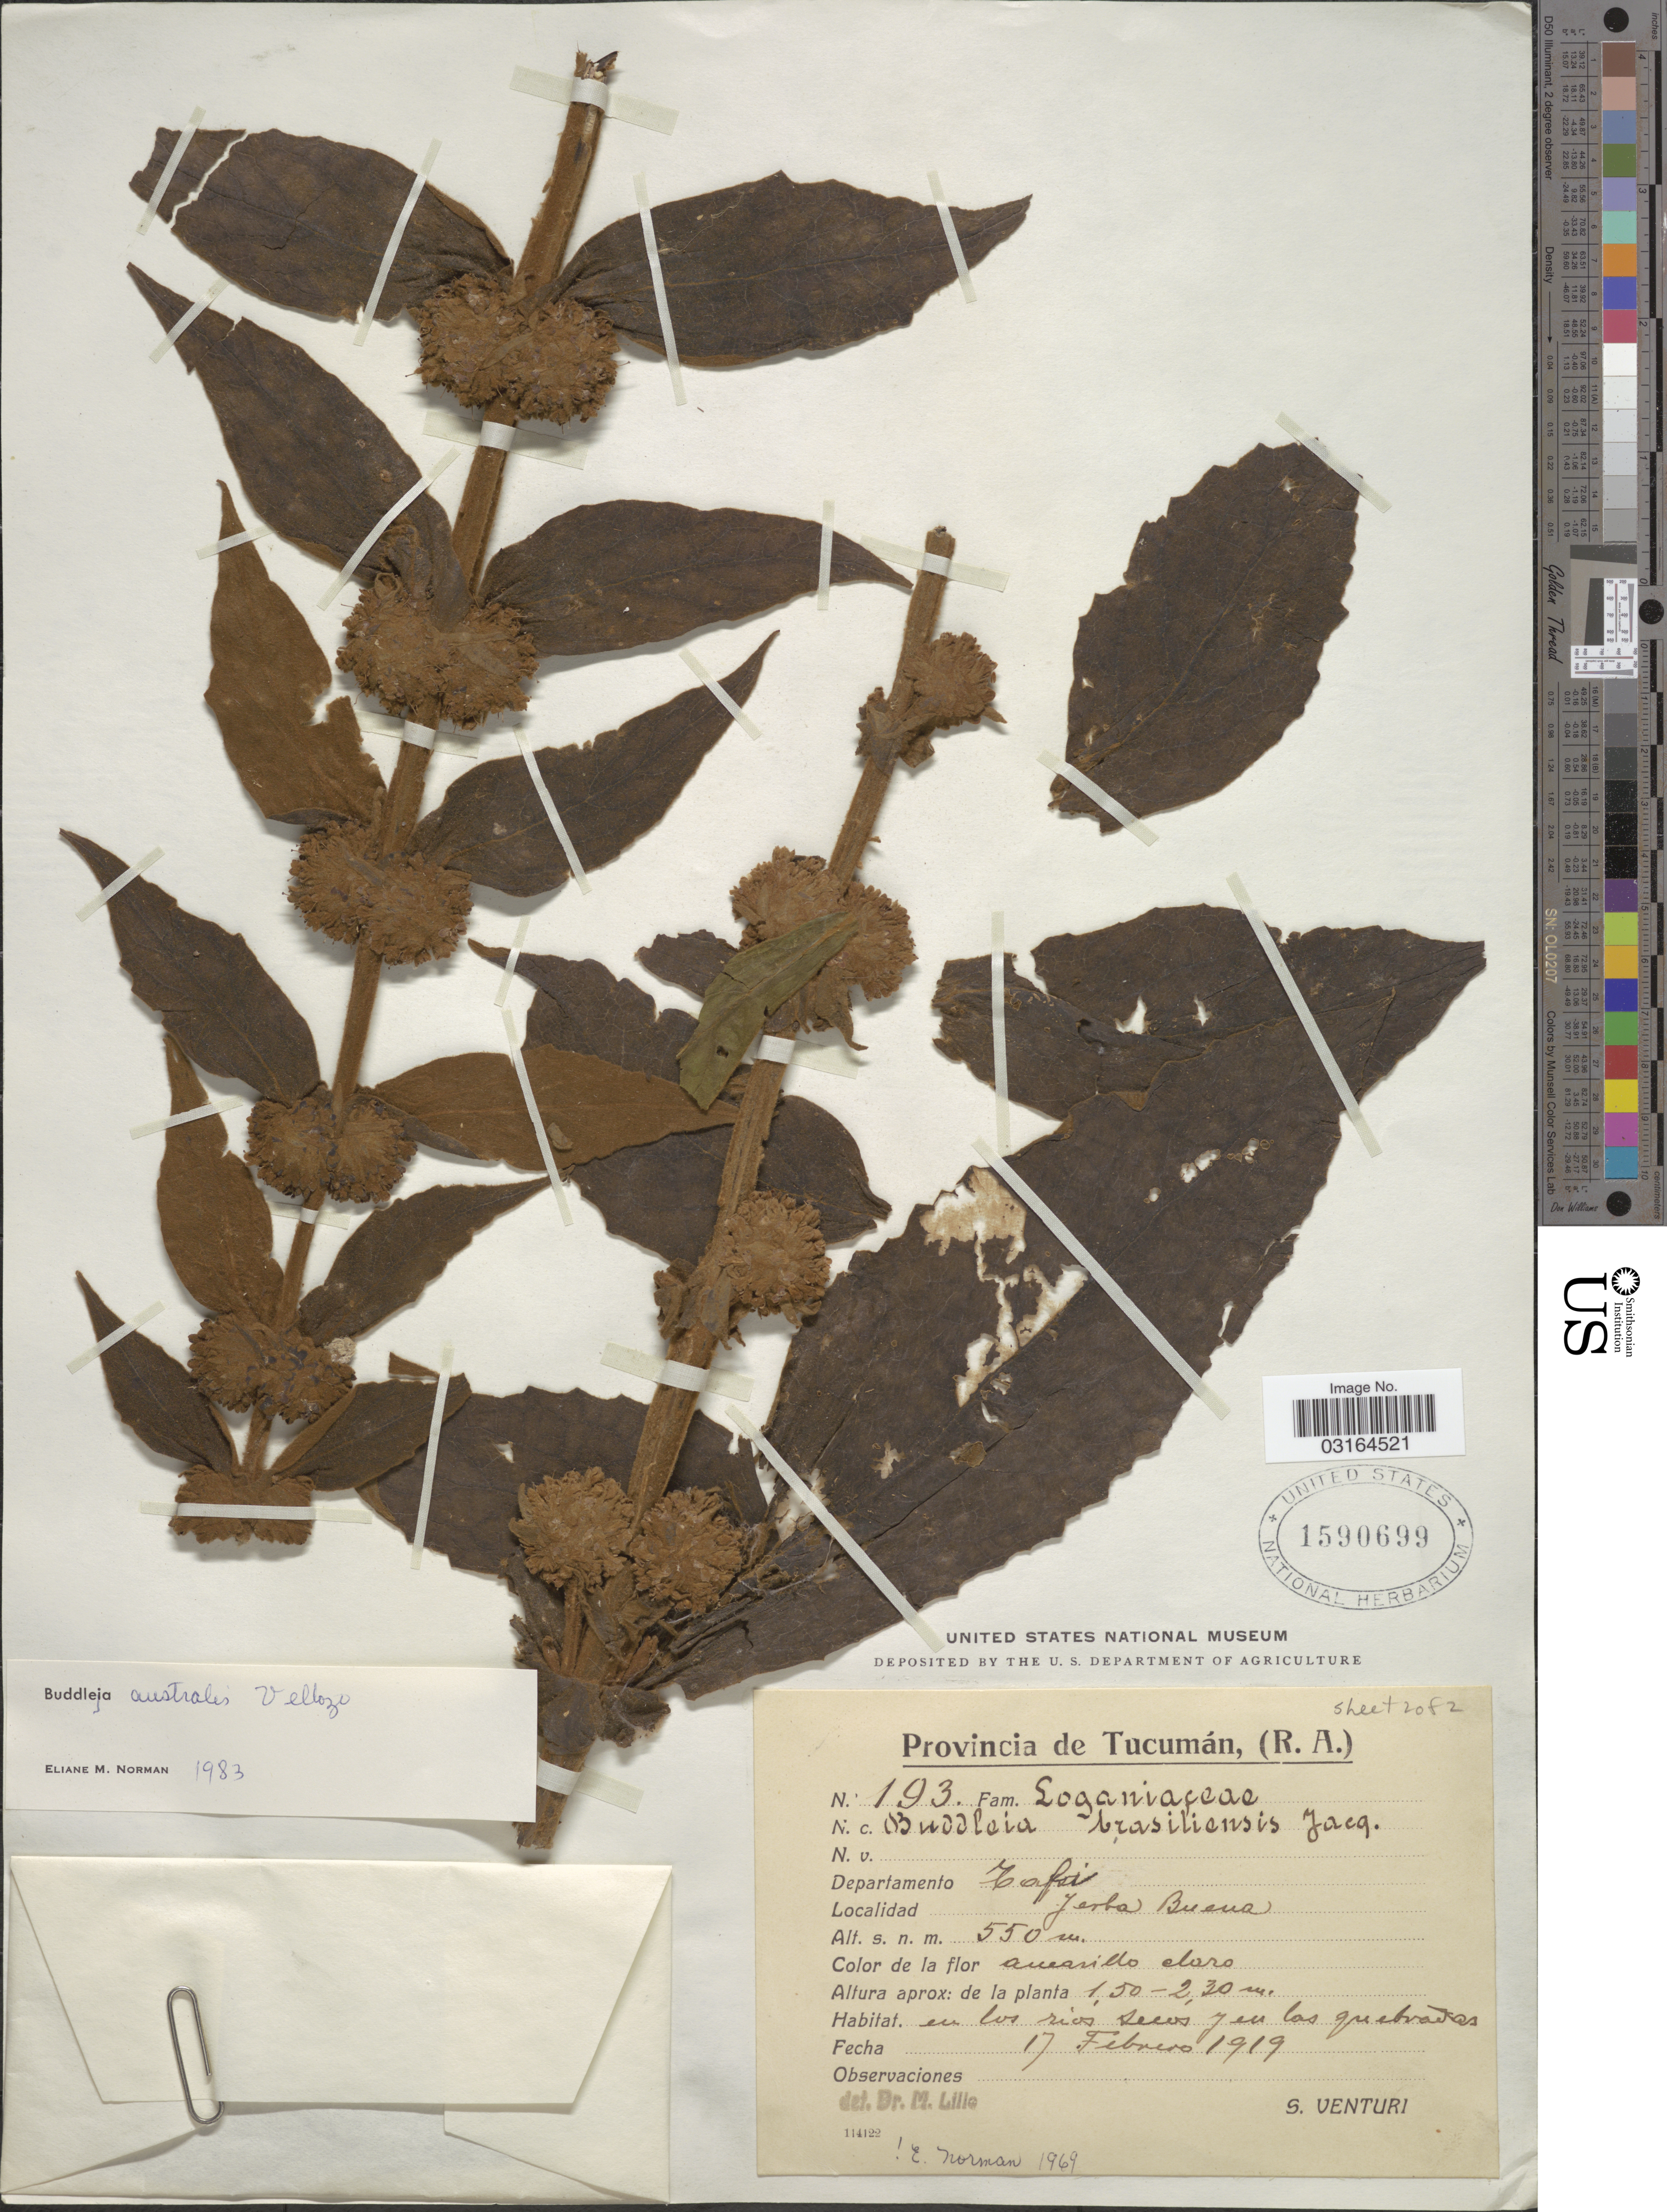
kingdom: Plantae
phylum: Tracheophyta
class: Magnoliopsida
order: Lamiales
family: Scrophulariaceae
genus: Buddleja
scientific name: Buddleja stachyoides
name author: Cham. & Schltdl.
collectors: S. Venturi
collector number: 193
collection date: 1919-02-17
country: Argentina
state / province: Tucuman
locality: Provincia de Tucumán, (R. A.). Departamento Tafi. Yerba Buena.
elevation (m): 550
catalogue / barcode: US 1590699